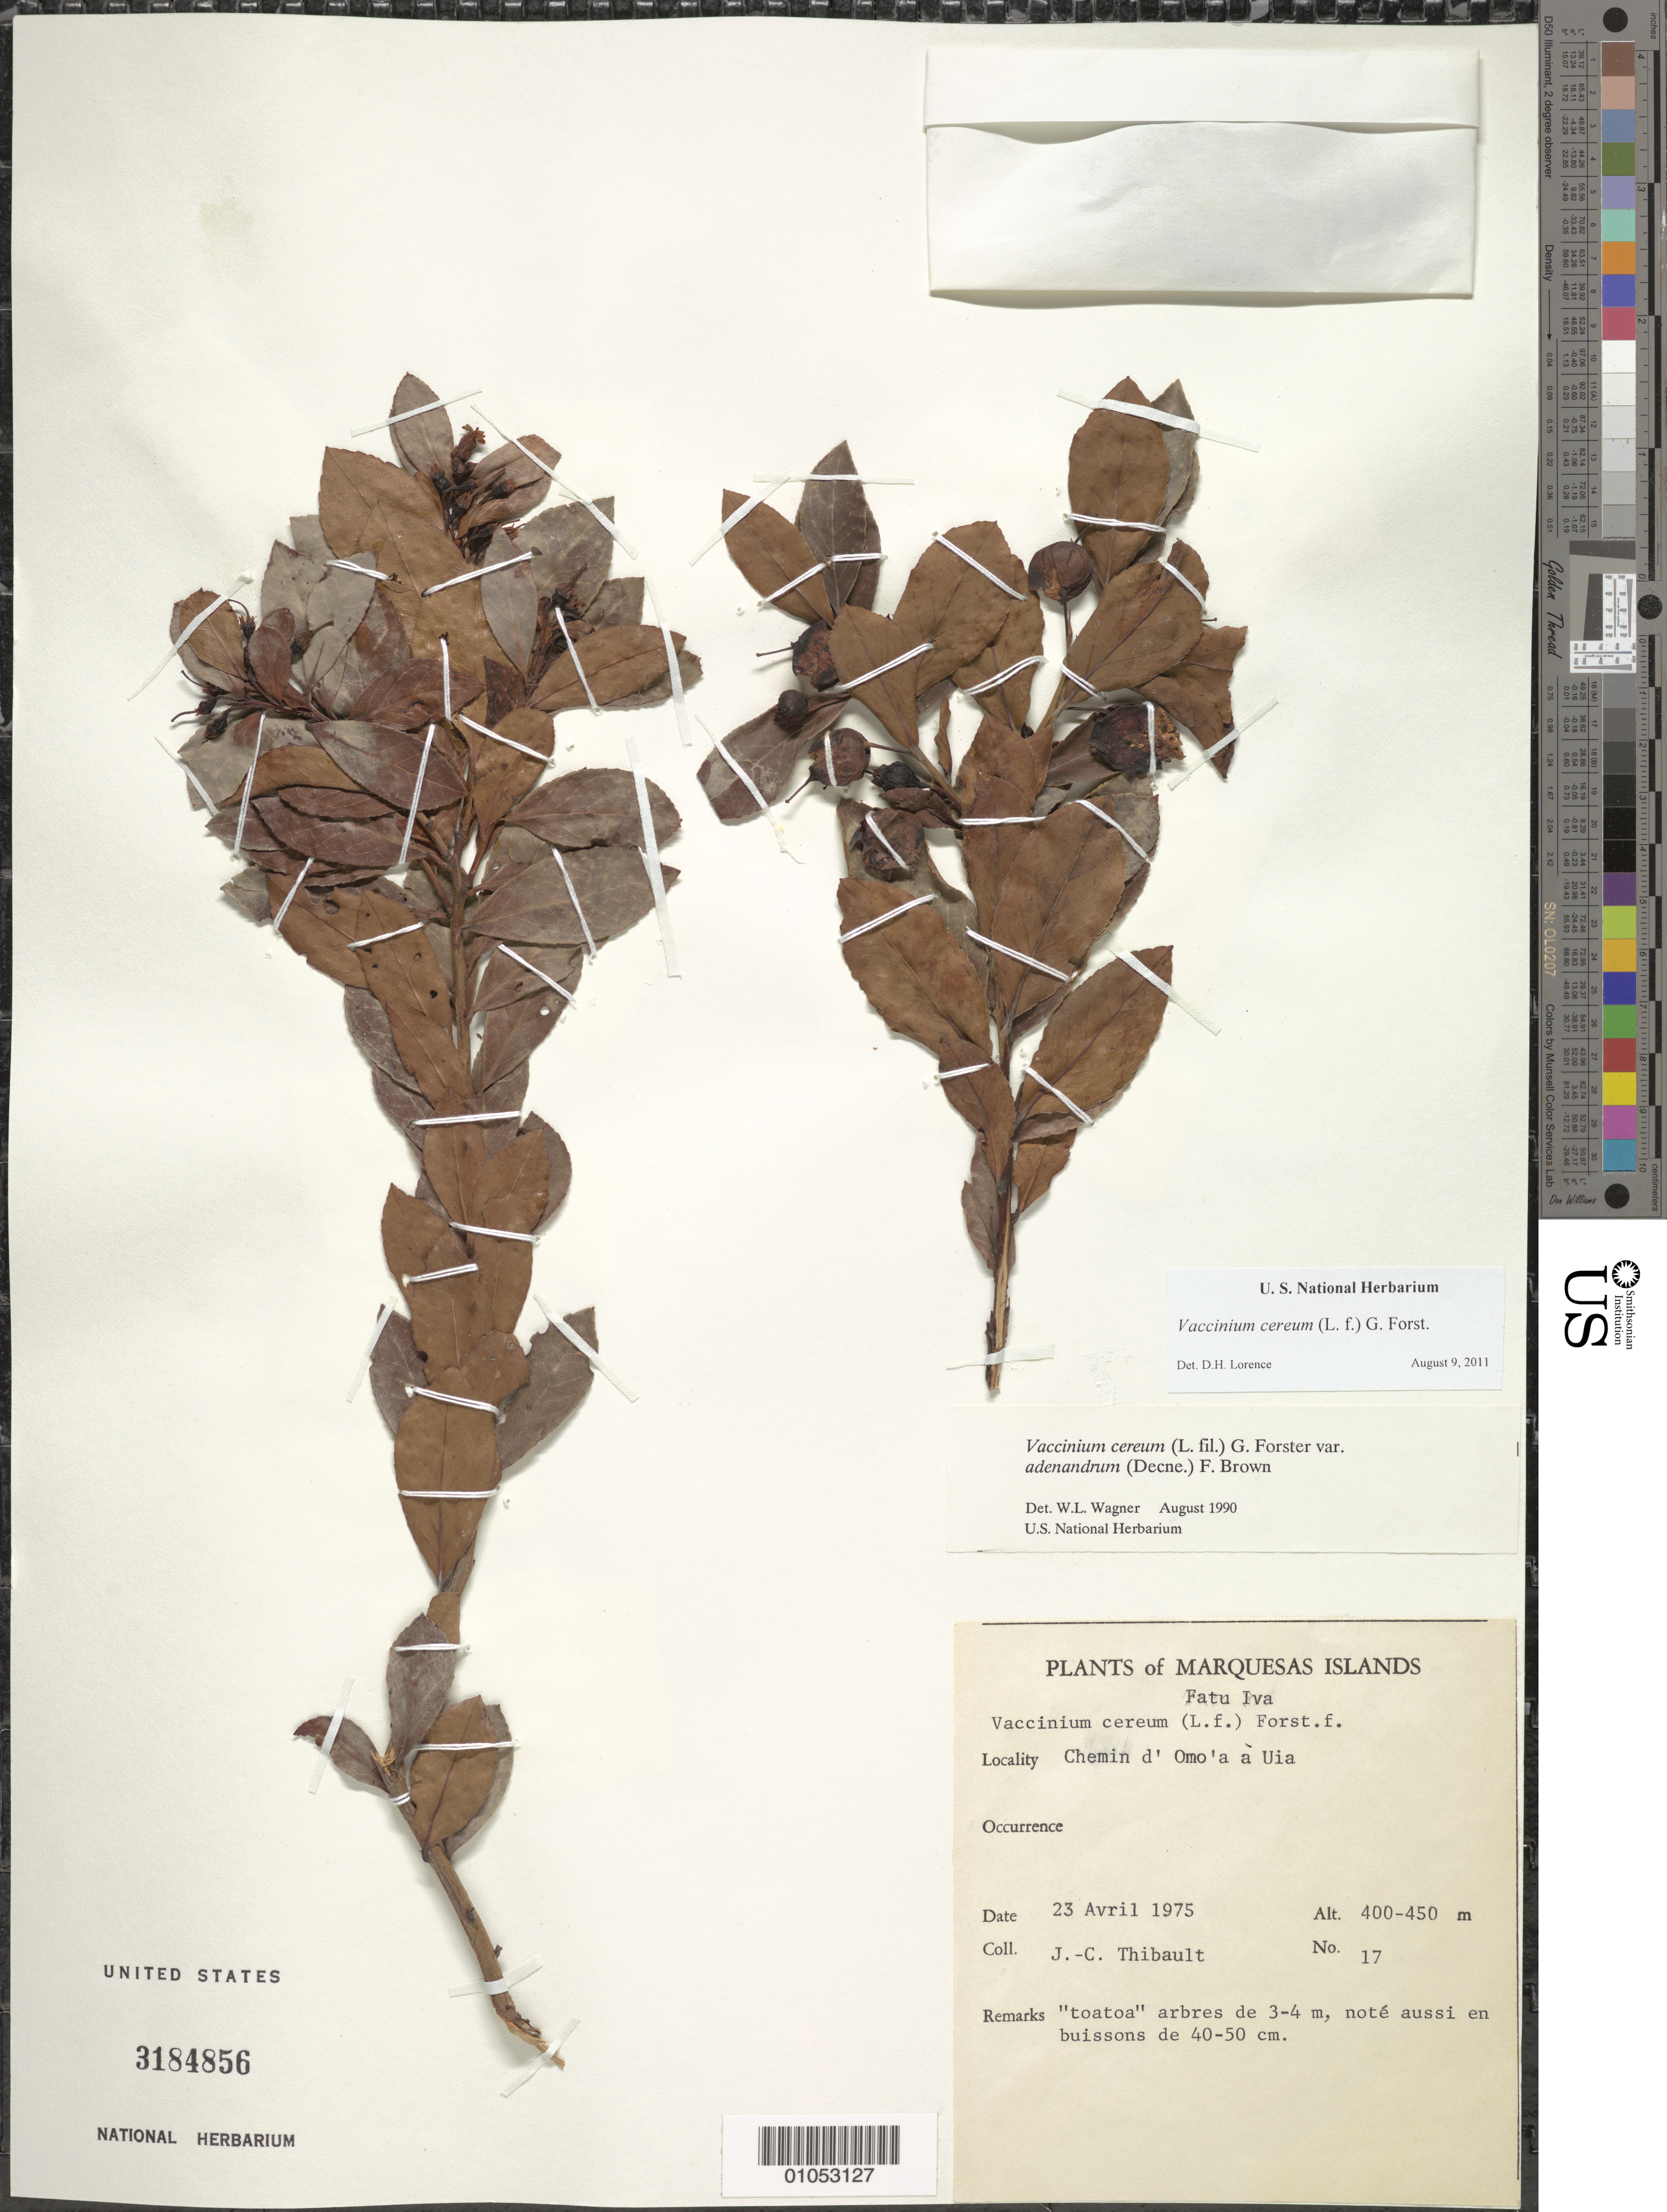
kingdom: Plantae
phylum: Tracheophyta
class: Magnoliopsida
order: Ericales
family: Ericaceae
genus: Vaccinium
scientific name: Vaccinium cereum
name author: (L. f.) G. Forst.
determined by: Lorence, David H., (PTBG), National Tropical Botanical Garden (UNITED STATES)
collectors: J. Thibault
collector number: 17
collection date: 1975-04-23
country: French Polynesia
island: Fatu Hiva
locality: Chemin d'Omo'a à Ui'a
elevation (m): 400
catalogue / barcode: US 3184856